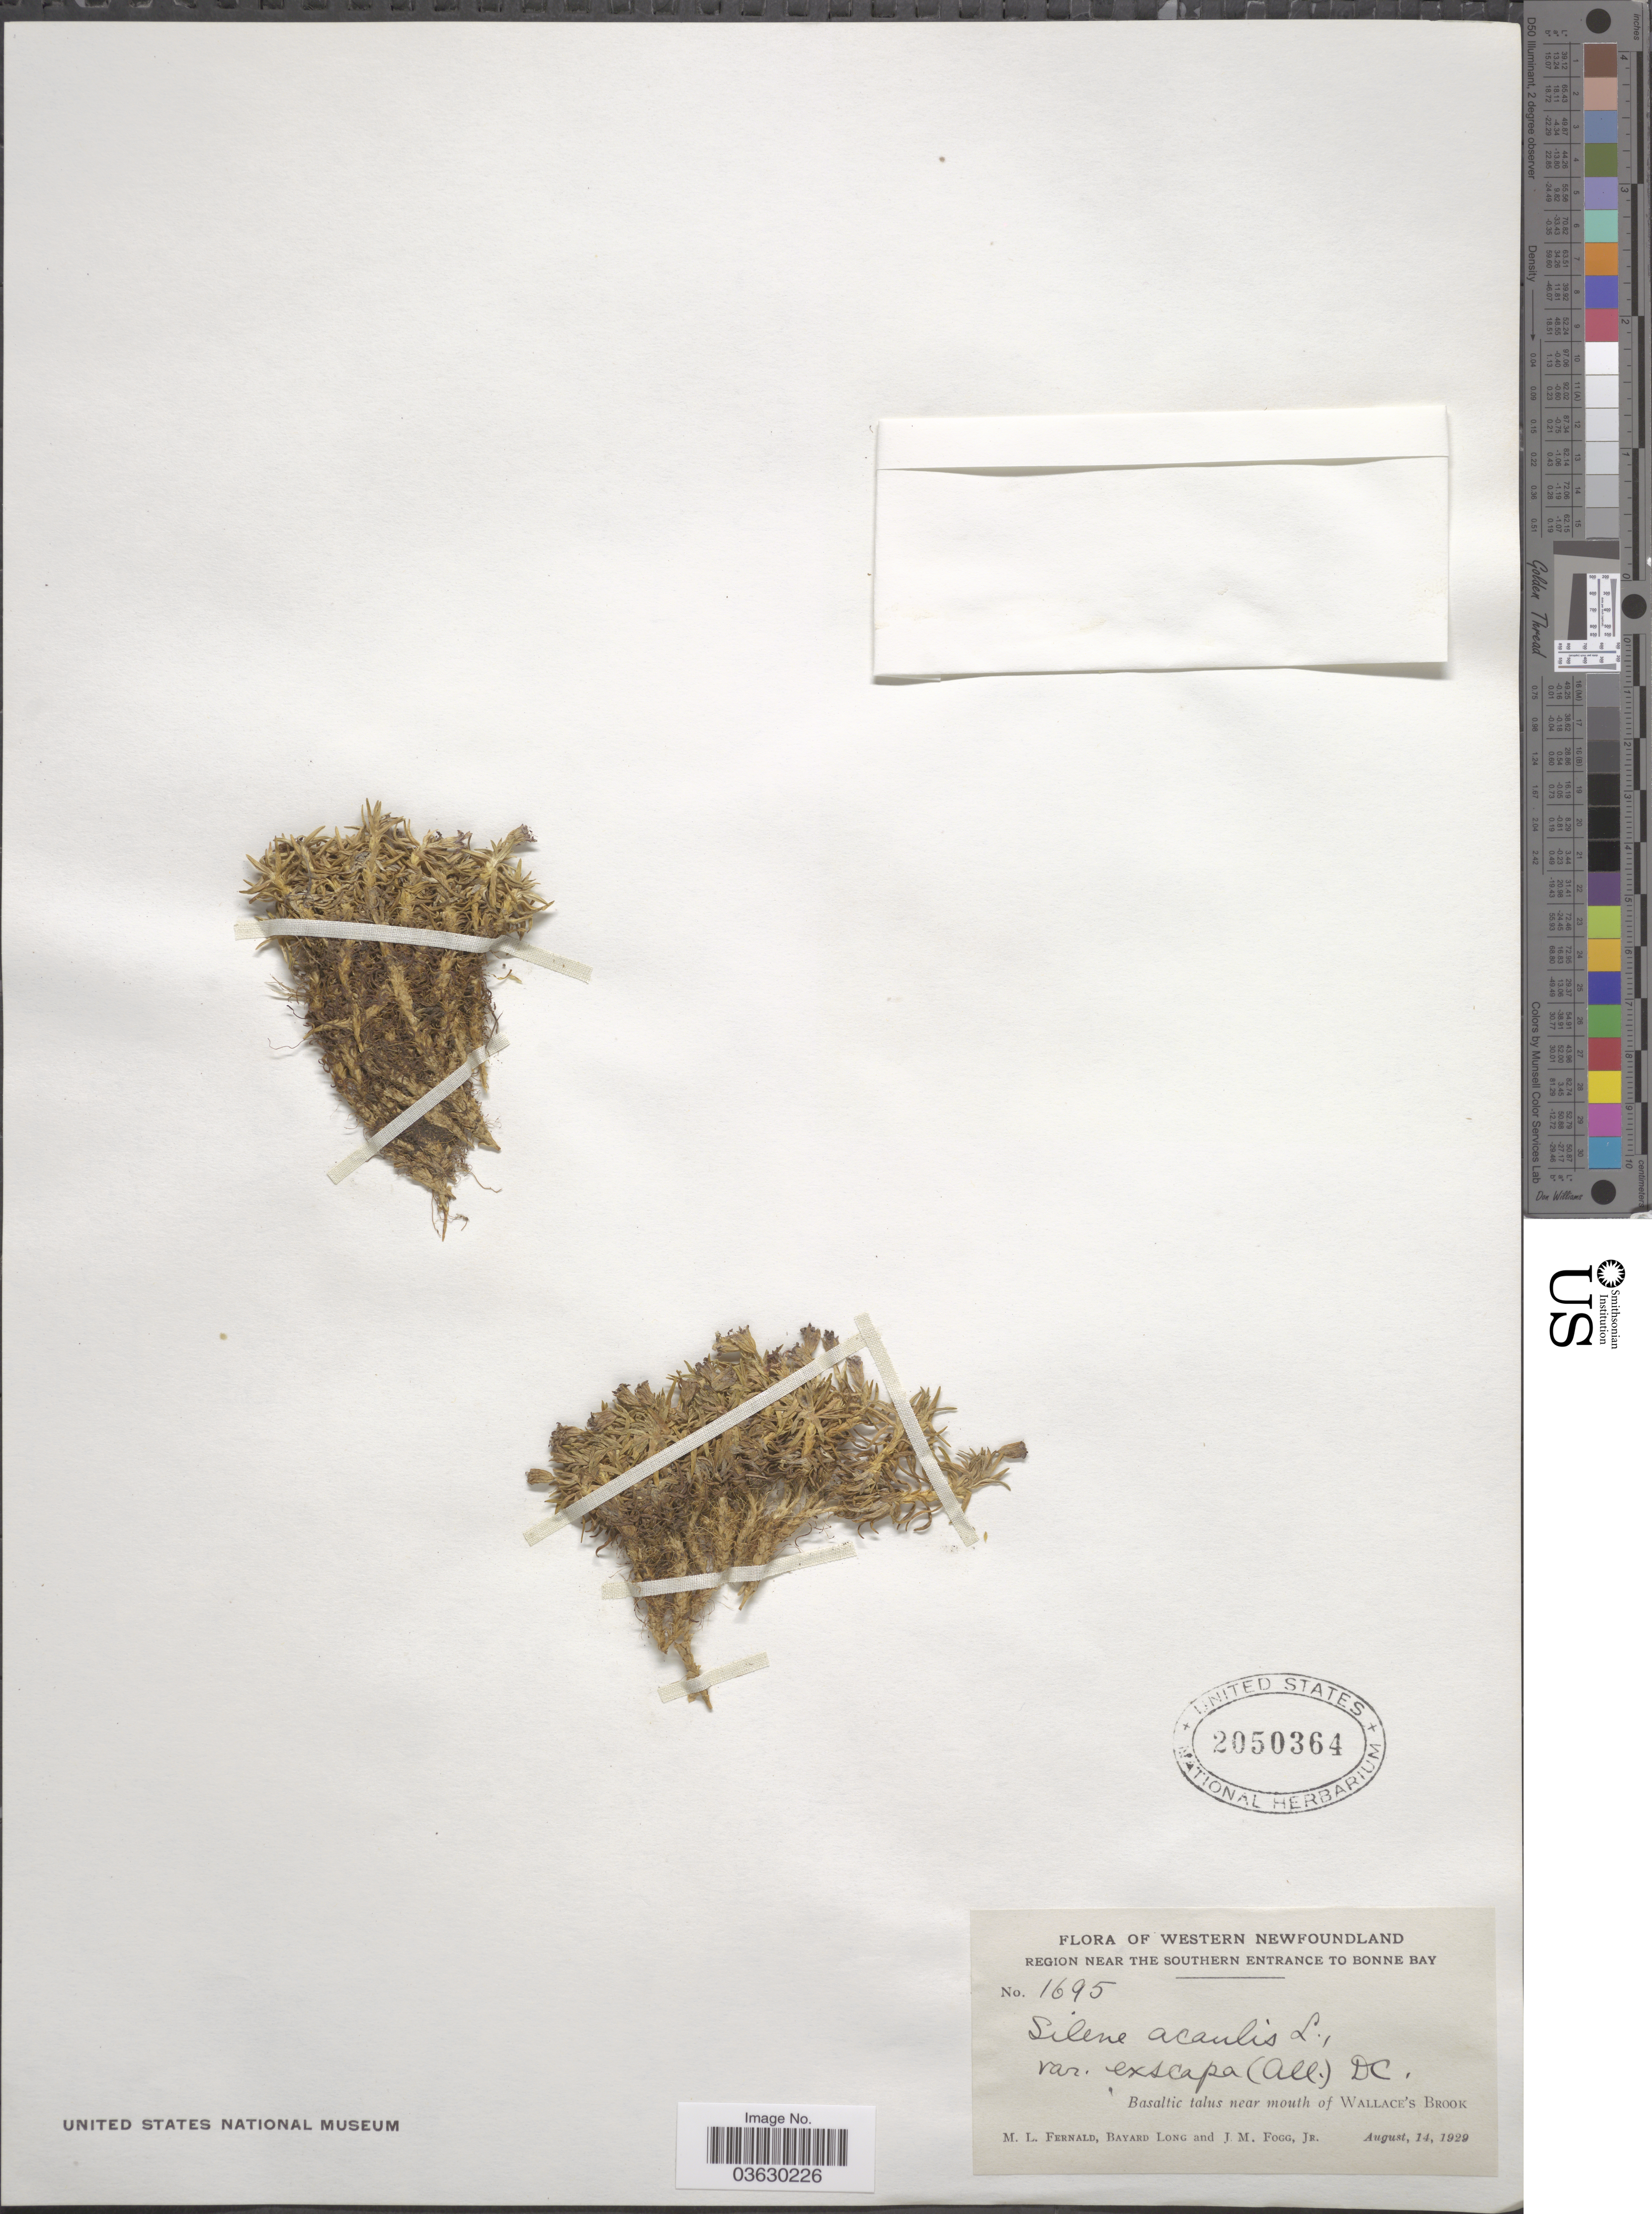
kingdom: Plantae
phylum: Tracheophyta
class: Magnoliopsida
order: Caryophyllales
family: Caryophyllaceae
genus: Silene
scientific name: Silene acaulis var. exscapa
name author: (All.) DC.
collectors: M. L. Fernald, B. Long & J. Fogg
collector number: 1695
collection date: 1929-08-14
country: Canada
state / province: Newfoundland and Labrador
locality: Western Newfoundland. Region near the southern entrance to Bonne Bay. Near mouth of Wallace's Brook.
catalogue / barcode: US 2050364